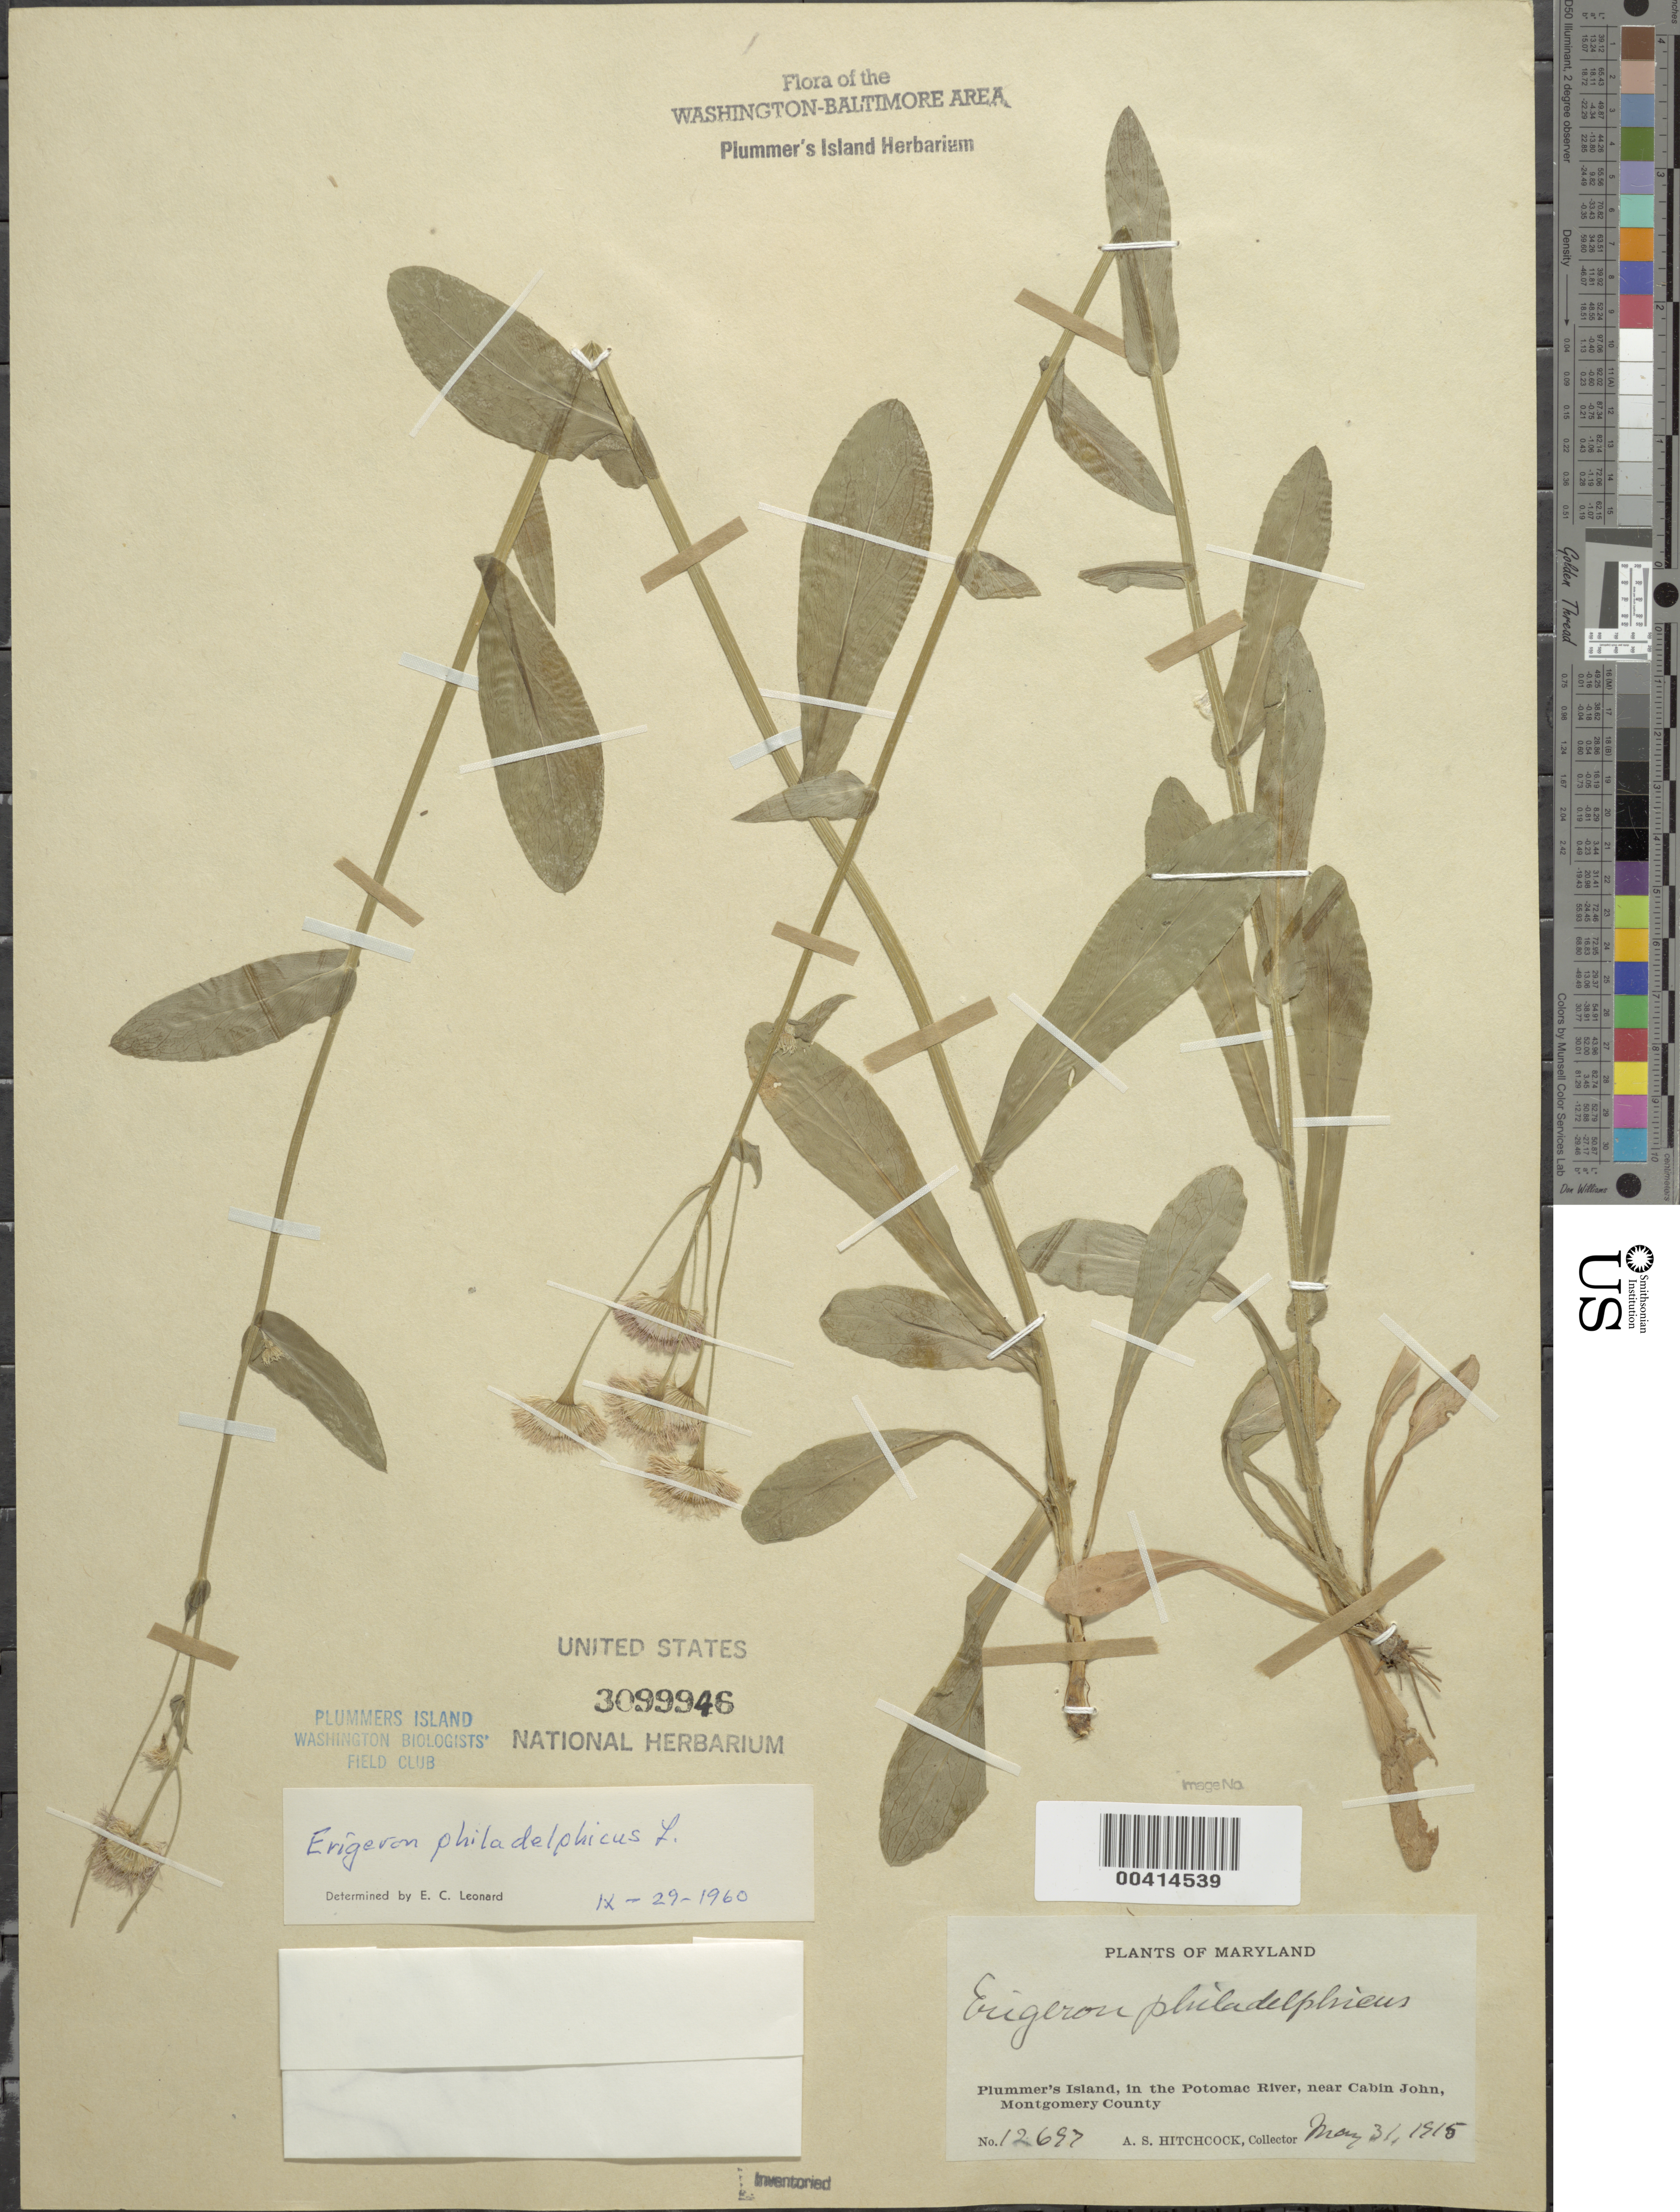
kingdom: Plantae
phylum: Tracheophyta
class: Magnoliopsida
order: Asterales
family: Asteraceae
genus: Erigeron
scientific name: Erigeron philadelphicus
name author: L.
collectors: A. S. Hitchcock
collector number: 12697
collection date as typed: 31 May 1915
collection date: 1915-05-31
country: United States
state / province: Maryland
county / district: Montgomery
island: Plummers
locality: Plummer's Island C. & O. Canal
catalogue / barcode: US 3099946